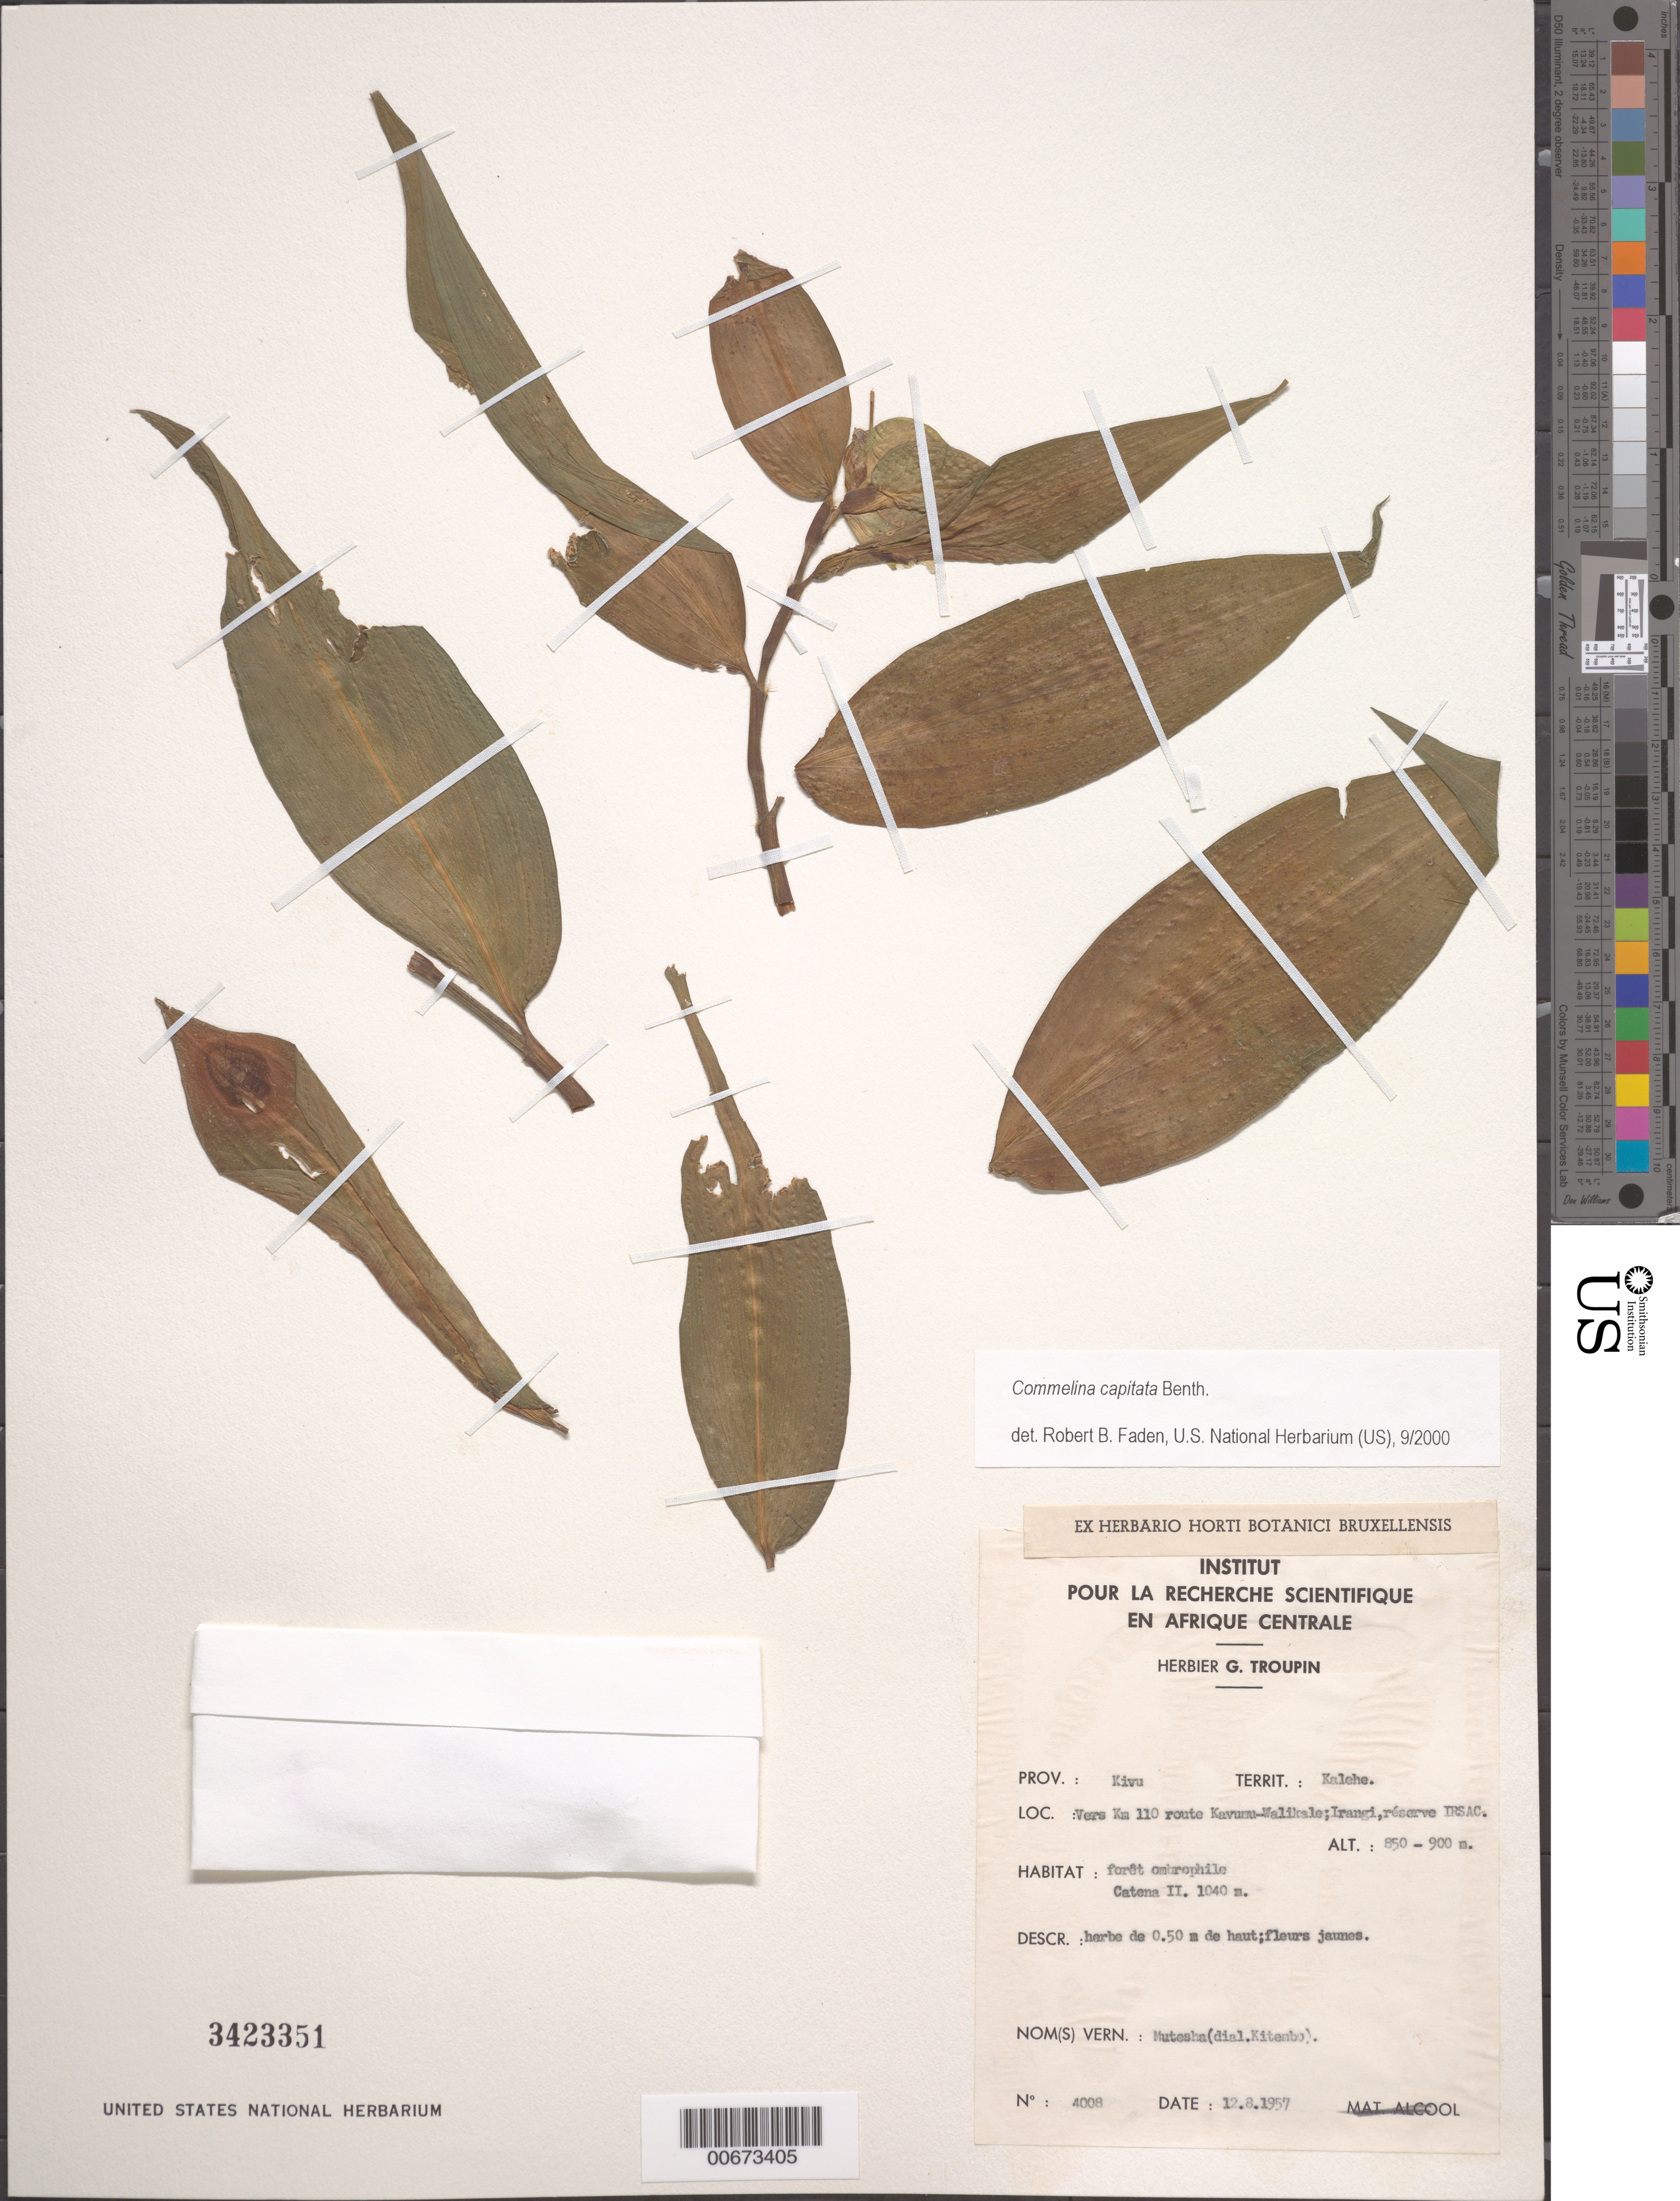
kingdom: Plantae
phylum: Tracheophyta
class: Liliopsida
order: Commelinales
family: Commelinaceae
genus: Commelina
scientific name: Commelina capitata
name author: Benth.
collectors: G. Troupin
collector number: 4008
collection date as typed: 12 Aug 1957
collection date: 1957-08-12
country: Congo, Democratic Republic of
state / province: Sud-Kivu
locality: Kivu, Kalehe.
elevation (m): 850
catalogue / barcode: US 3423351